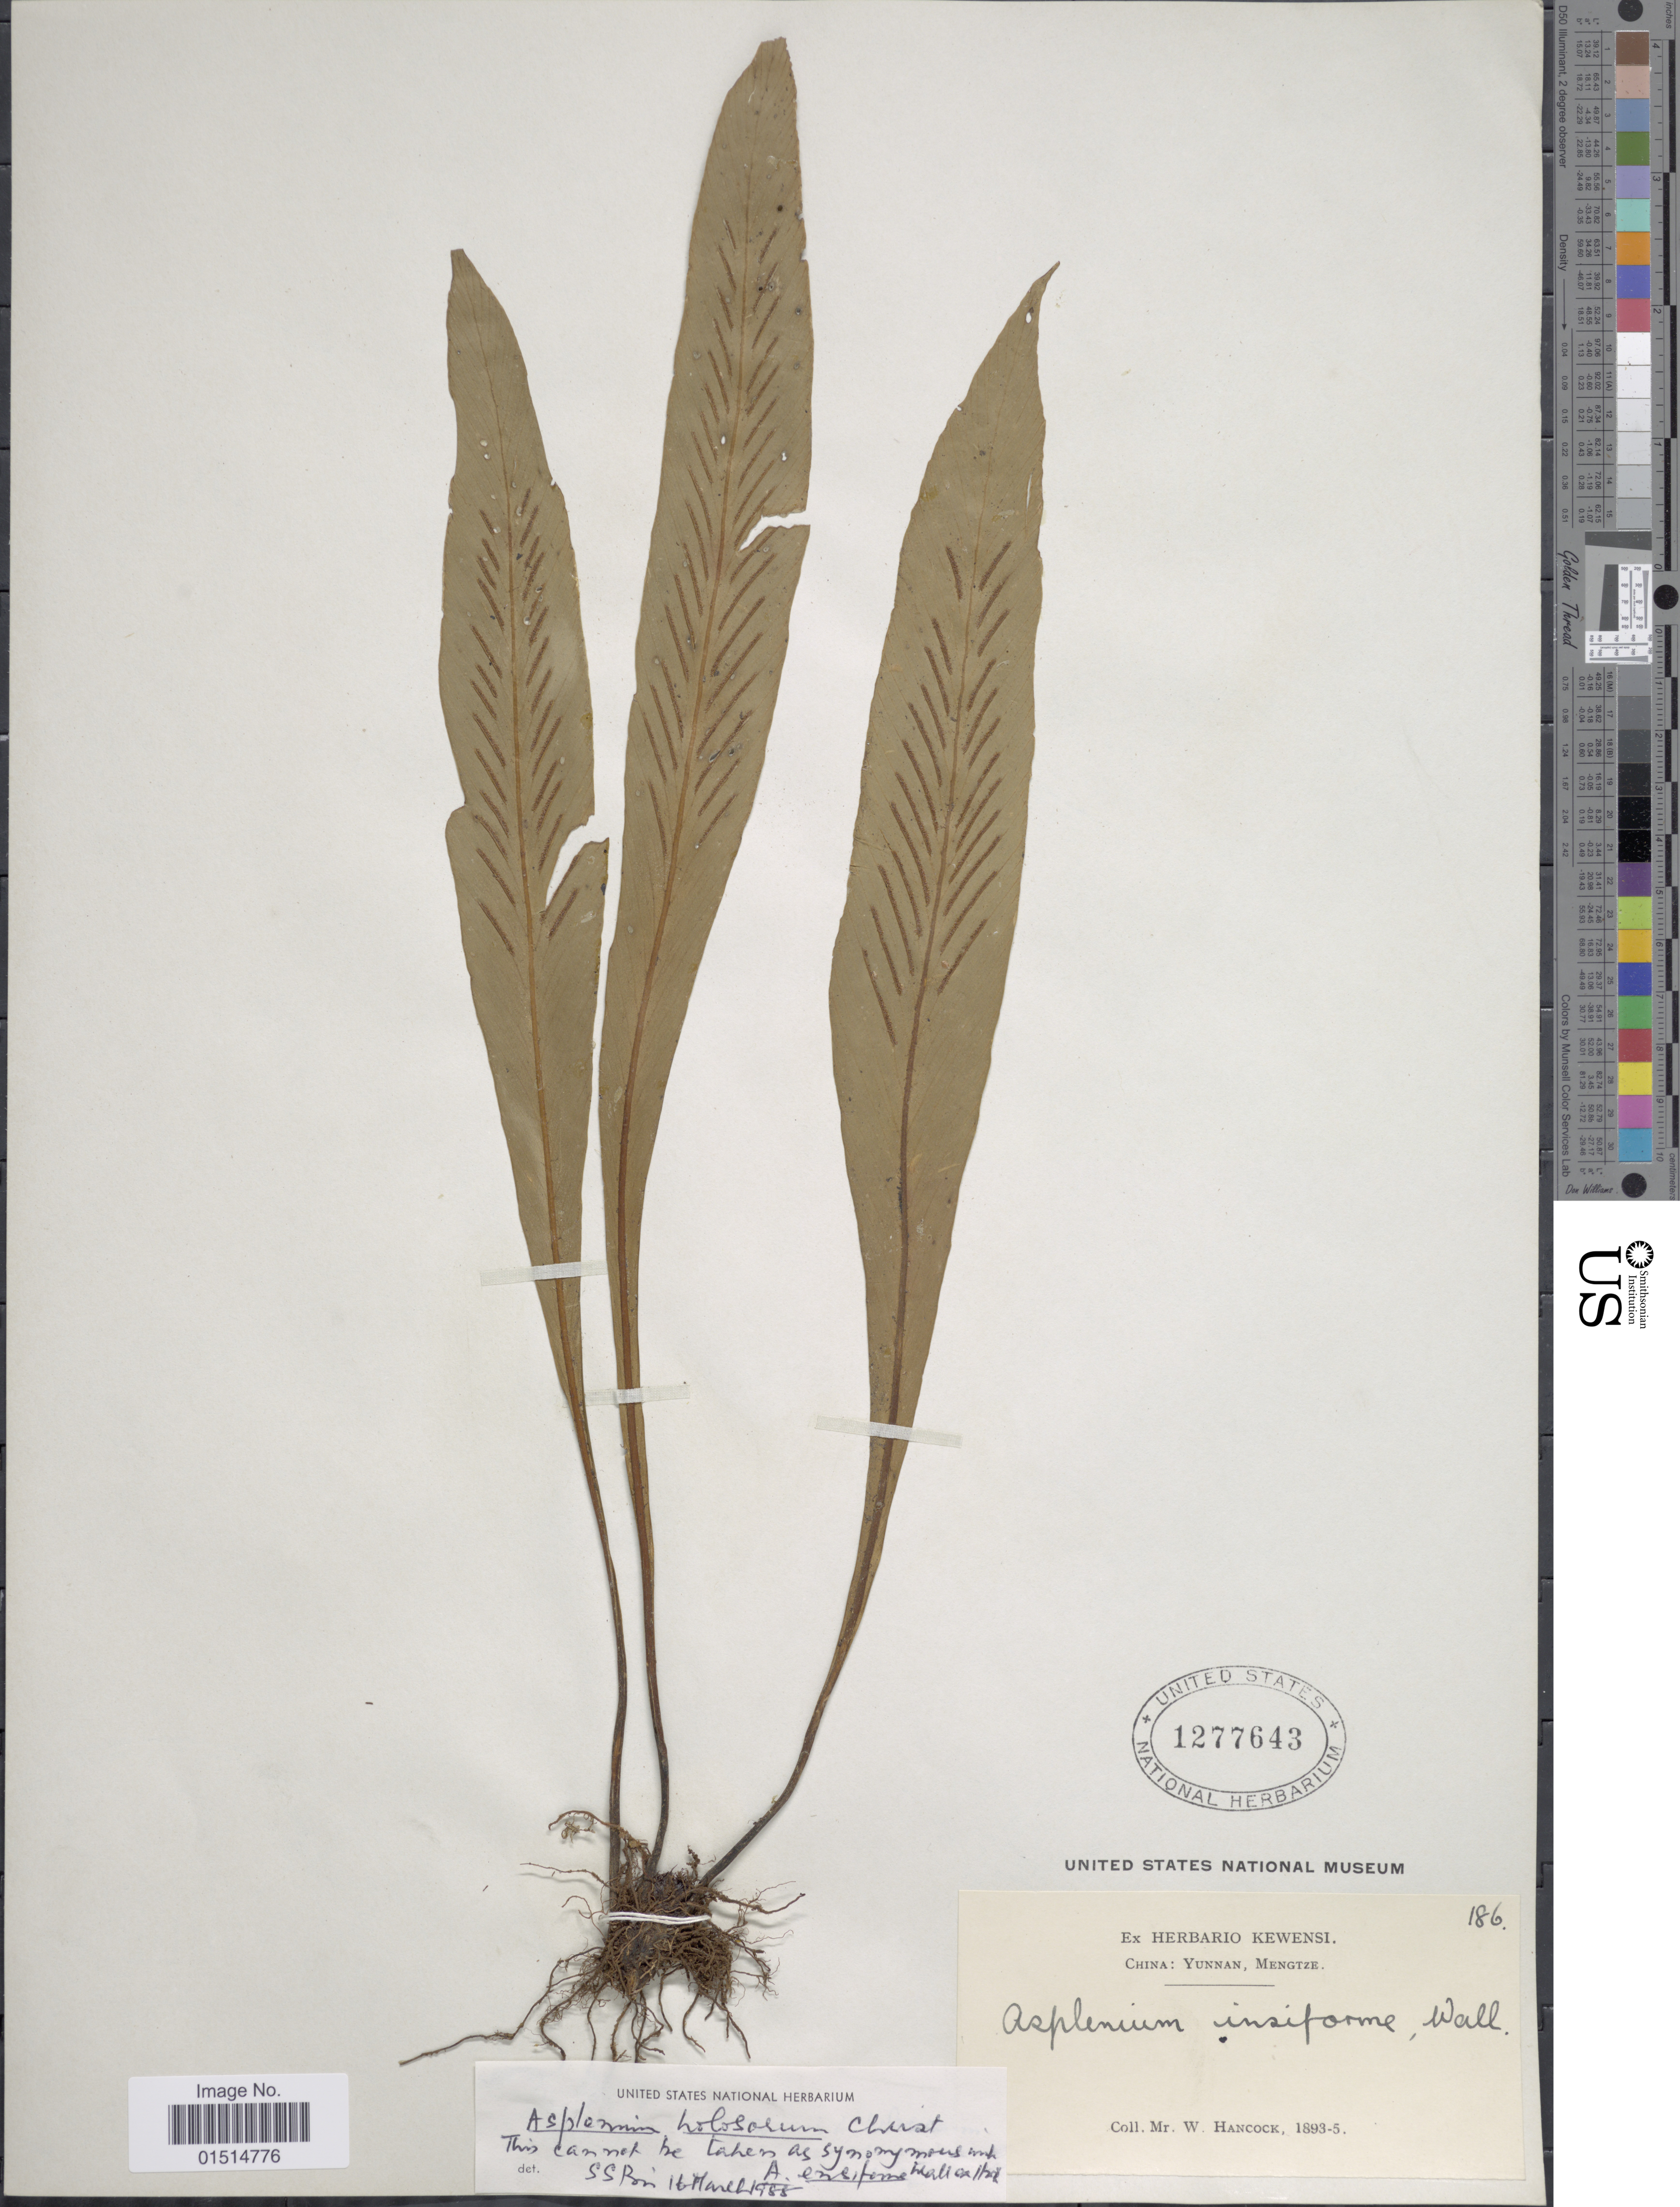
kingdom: Plantae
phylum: Tracheophyta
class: Polypodiopsida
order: Polypodiales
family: Aspleniaceae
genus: Asplenium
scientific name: Asplenium ensiforme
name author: Wall. ex Hook. & Grev.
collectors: W. Hancock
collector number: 186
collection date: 1893/1895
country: China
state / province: Yunnan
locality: Mengtze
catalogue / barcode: US 1277643